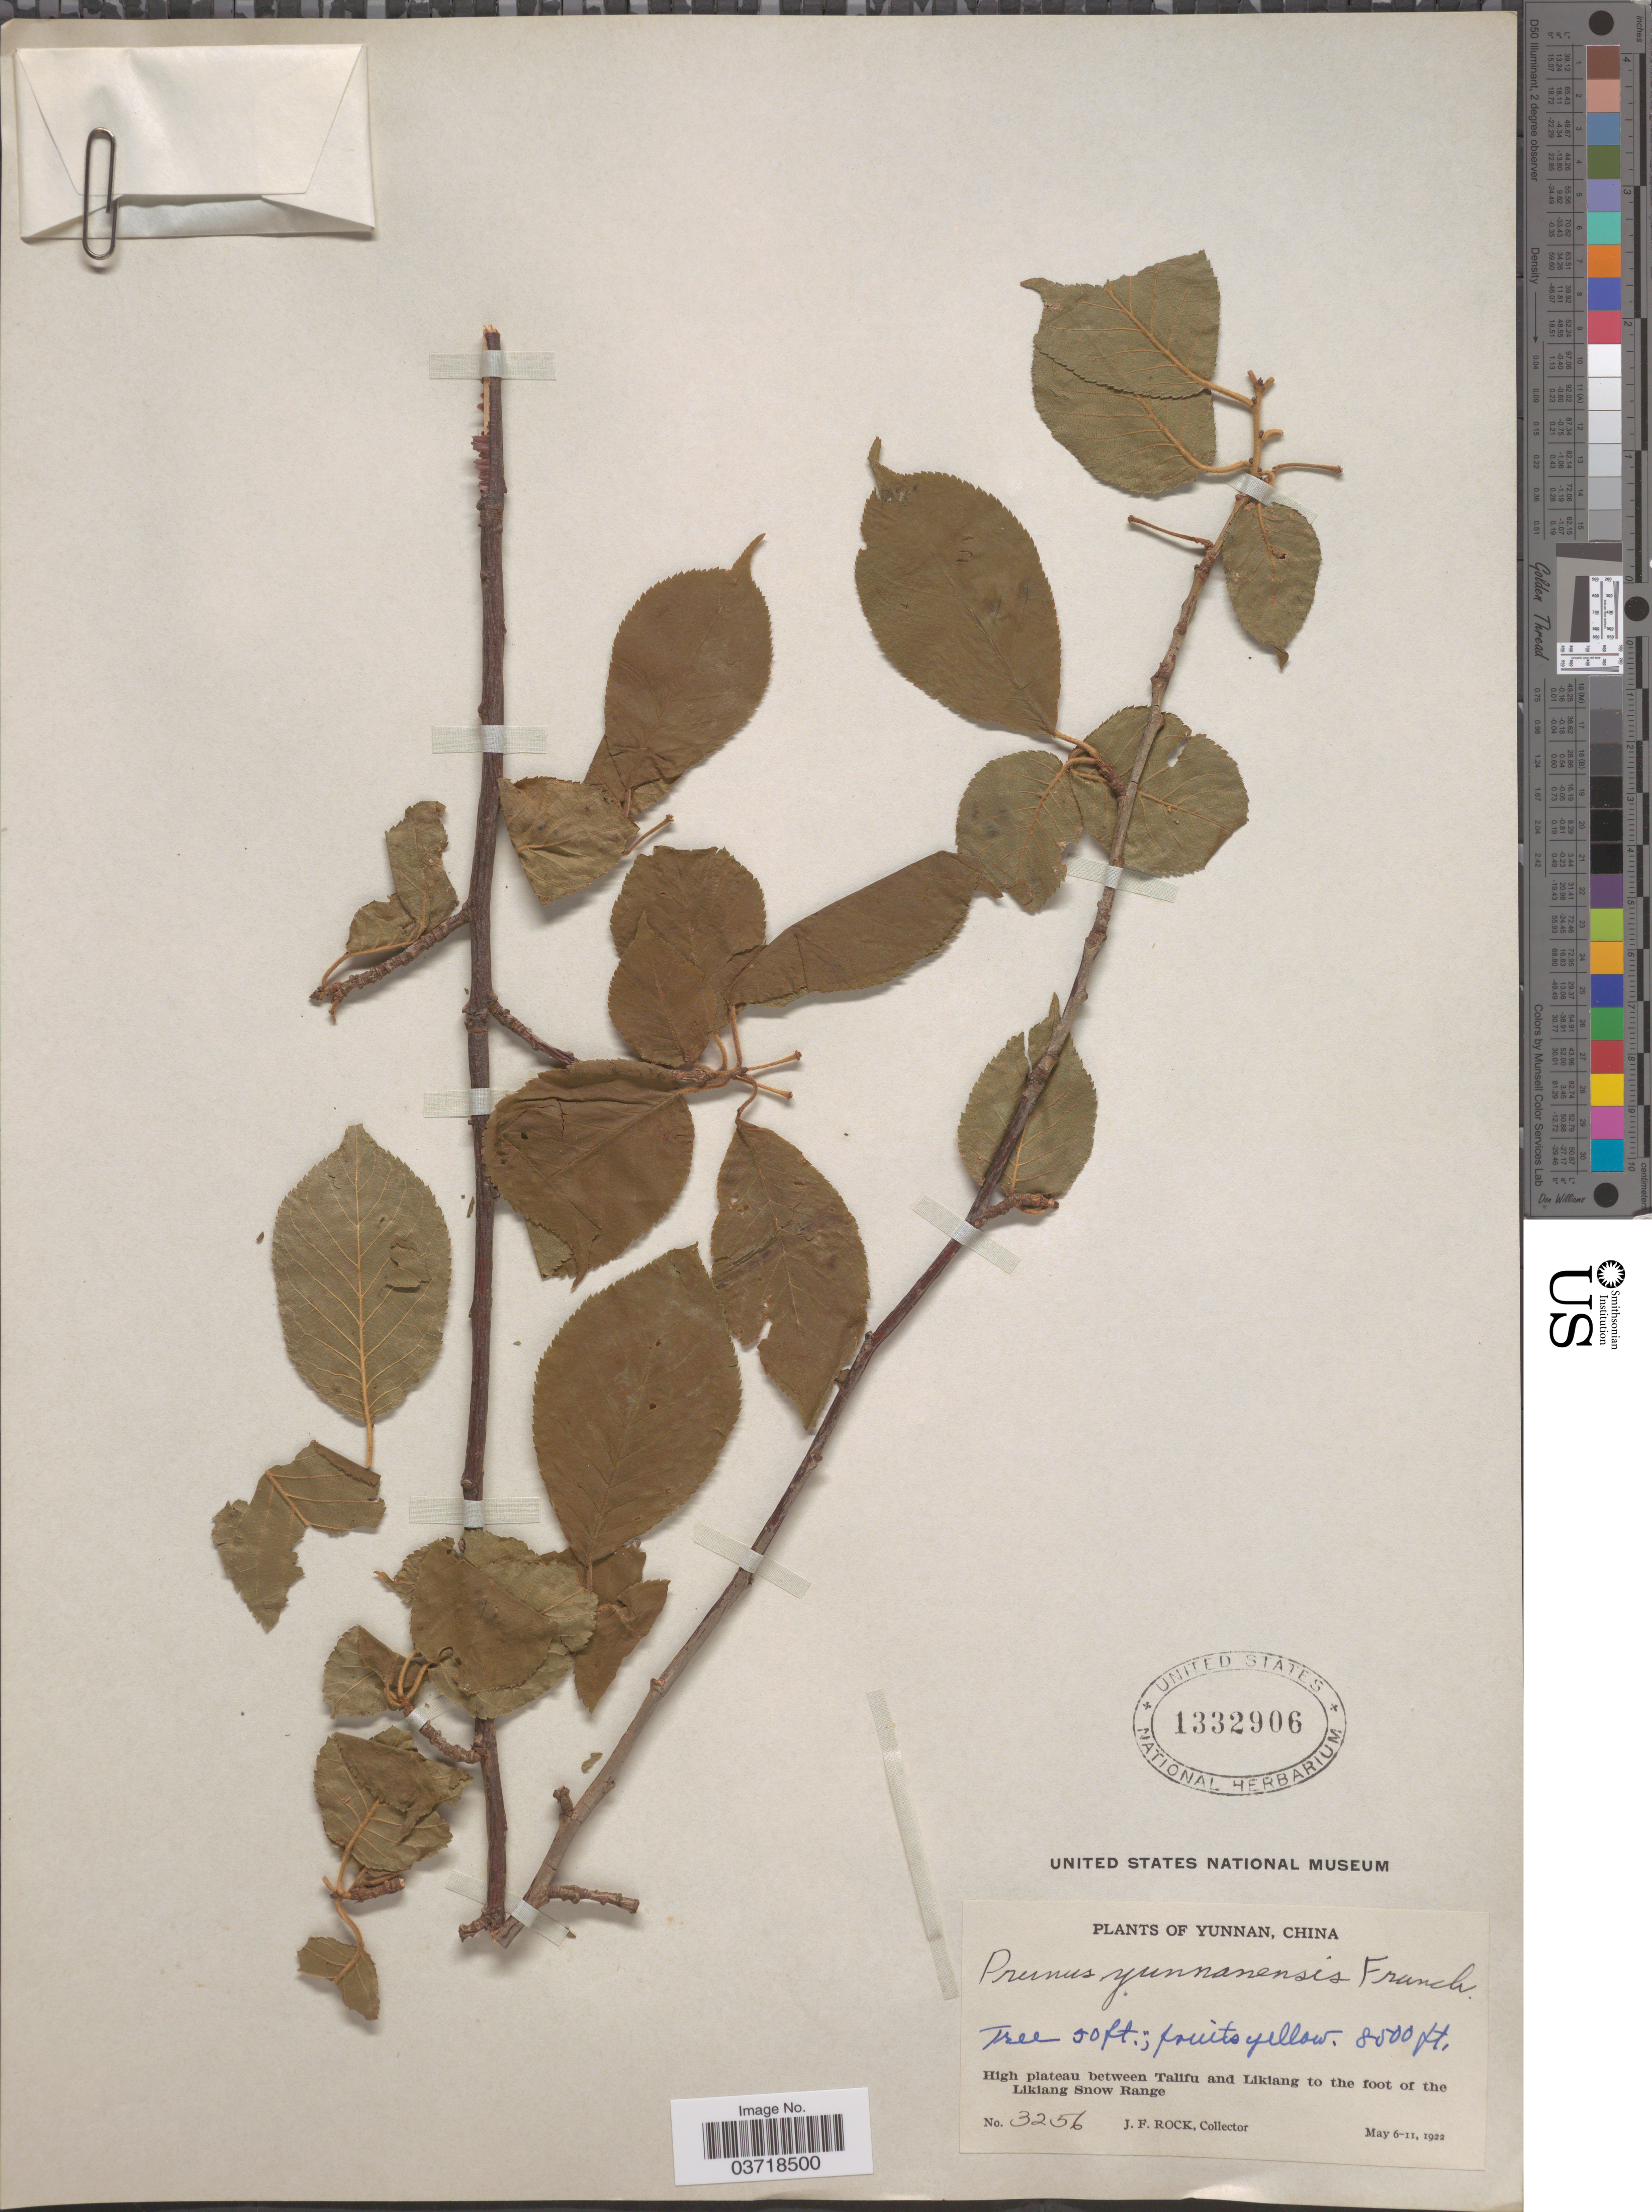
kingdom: Plantae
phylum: Tracheophyta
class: Magnoliopsida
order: Rosales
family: Rosaceae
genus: Prunus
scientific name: Prunus yunnanensis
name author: Franch.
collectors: J. Rock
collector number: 3256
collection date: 1922-05-06/1922-05-11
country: China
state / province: Yunnan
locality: High plateau between Talifu and Likiang to the foot of the Likiang Snow Range.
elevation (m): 2438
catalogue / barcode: US 1332906